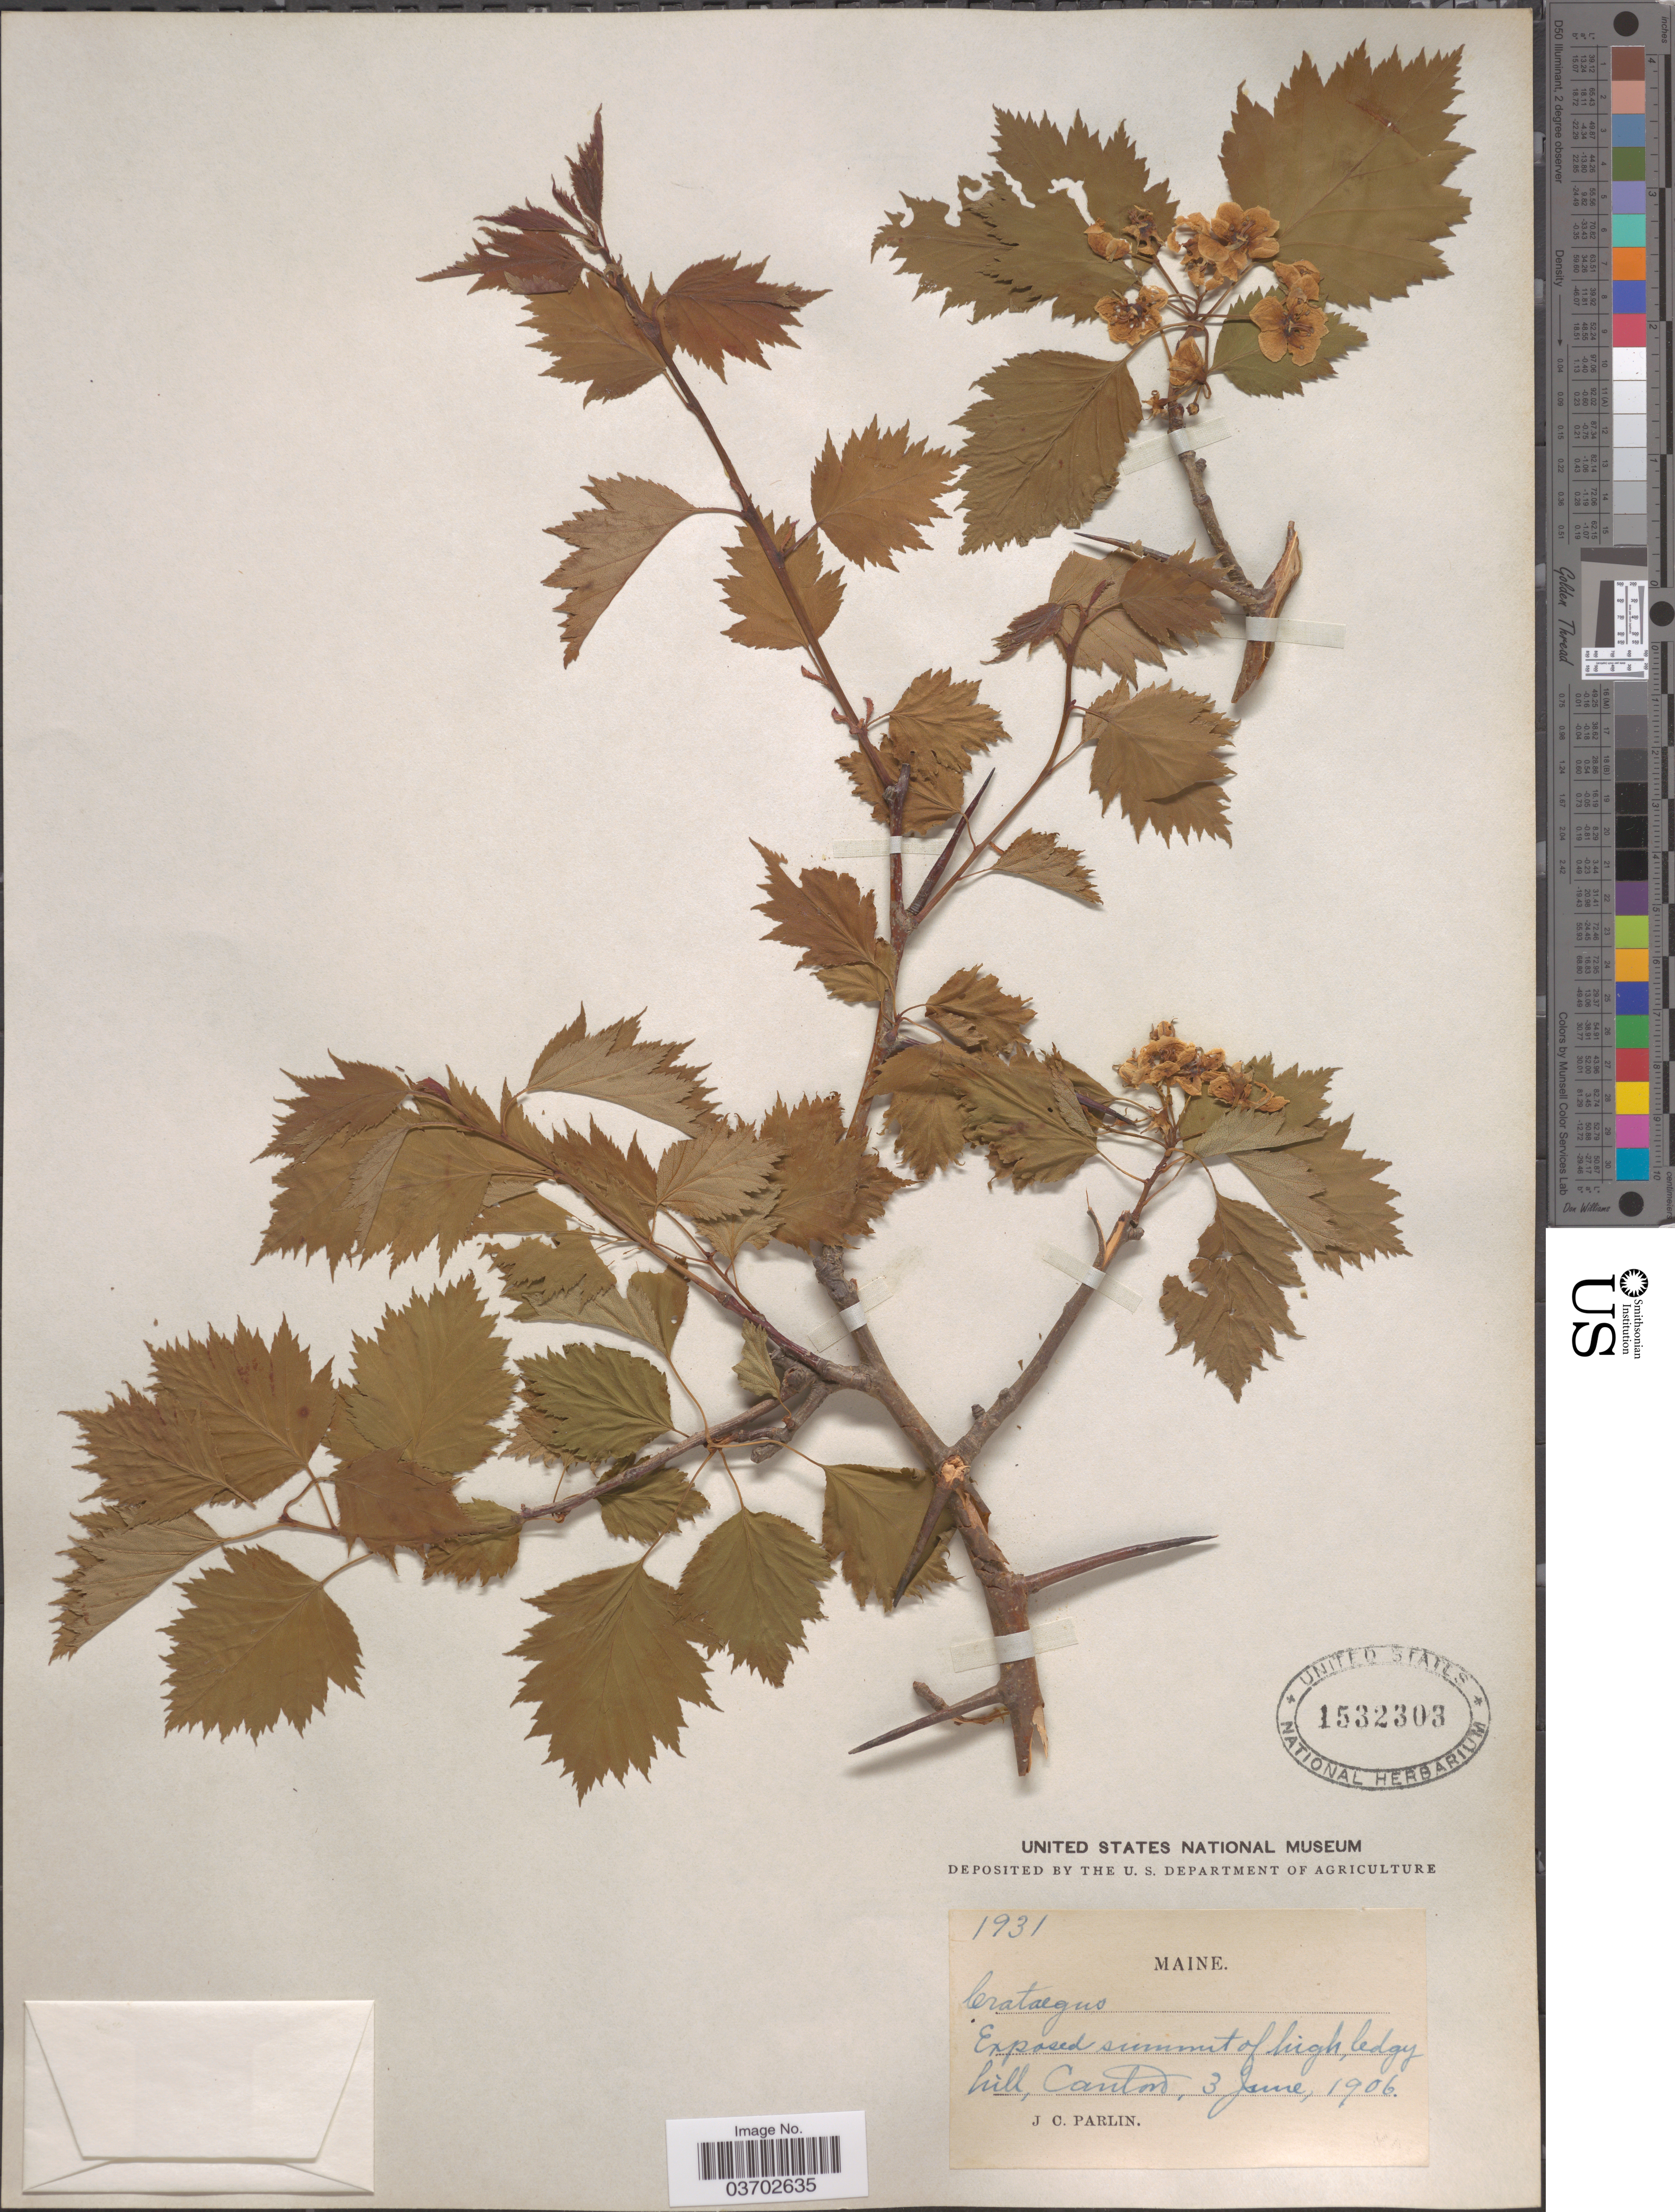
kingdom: Plantae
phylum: Tracheophyta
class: Magnoliopsida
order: Rosales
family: Rosaceae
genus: Crataegus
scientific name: Crataegus sp.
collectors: J. Parlin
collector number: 1931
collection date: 1906-06-03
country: United States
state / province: Maine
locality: Exposed summit of high, ledgy hill, Canton.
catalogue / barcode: US 1532303